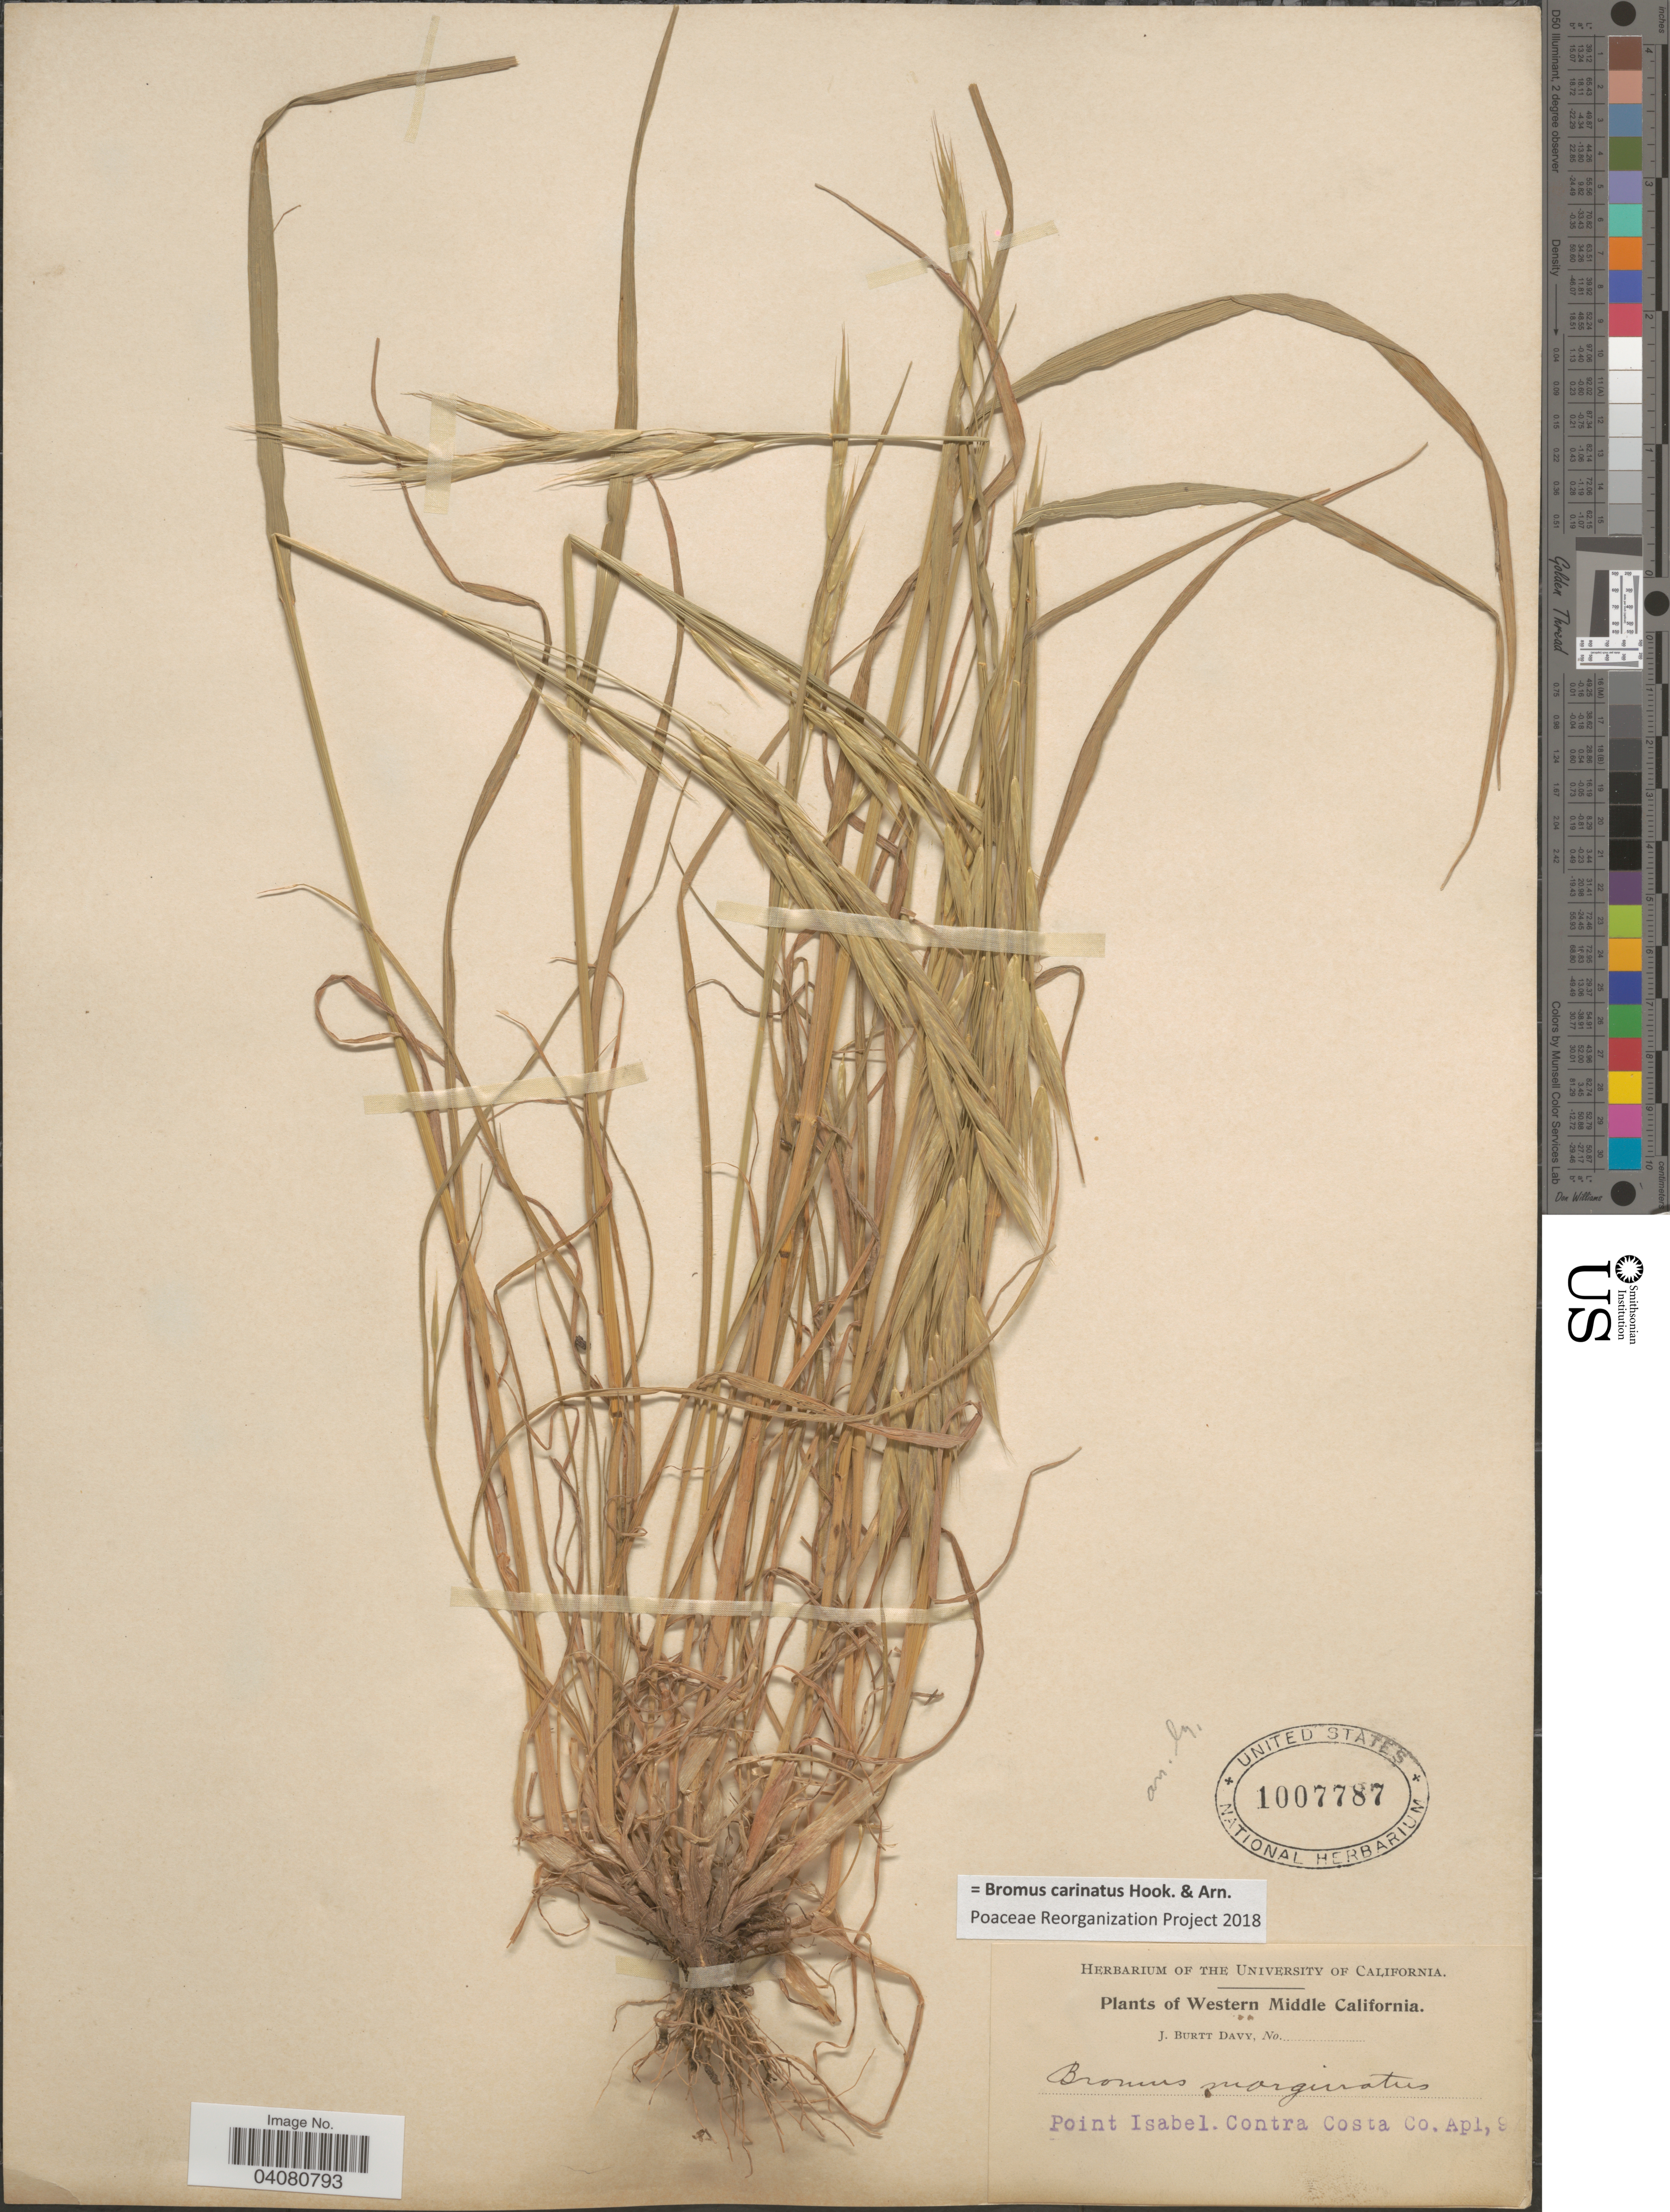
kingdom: Plantae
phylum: Tracheophyta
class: Liliopsida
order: Poales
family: Poaceae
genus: Bromus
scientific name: Bromus carinatus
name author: Hook. & Arn.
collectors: J. Burtt Davy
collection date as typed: Transcribed d/m/y: /4/9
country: United States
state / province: California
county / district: Contra Costa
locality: Western Middle California. Point Isabel. Contra Costa Co.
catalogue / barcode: US 1007787